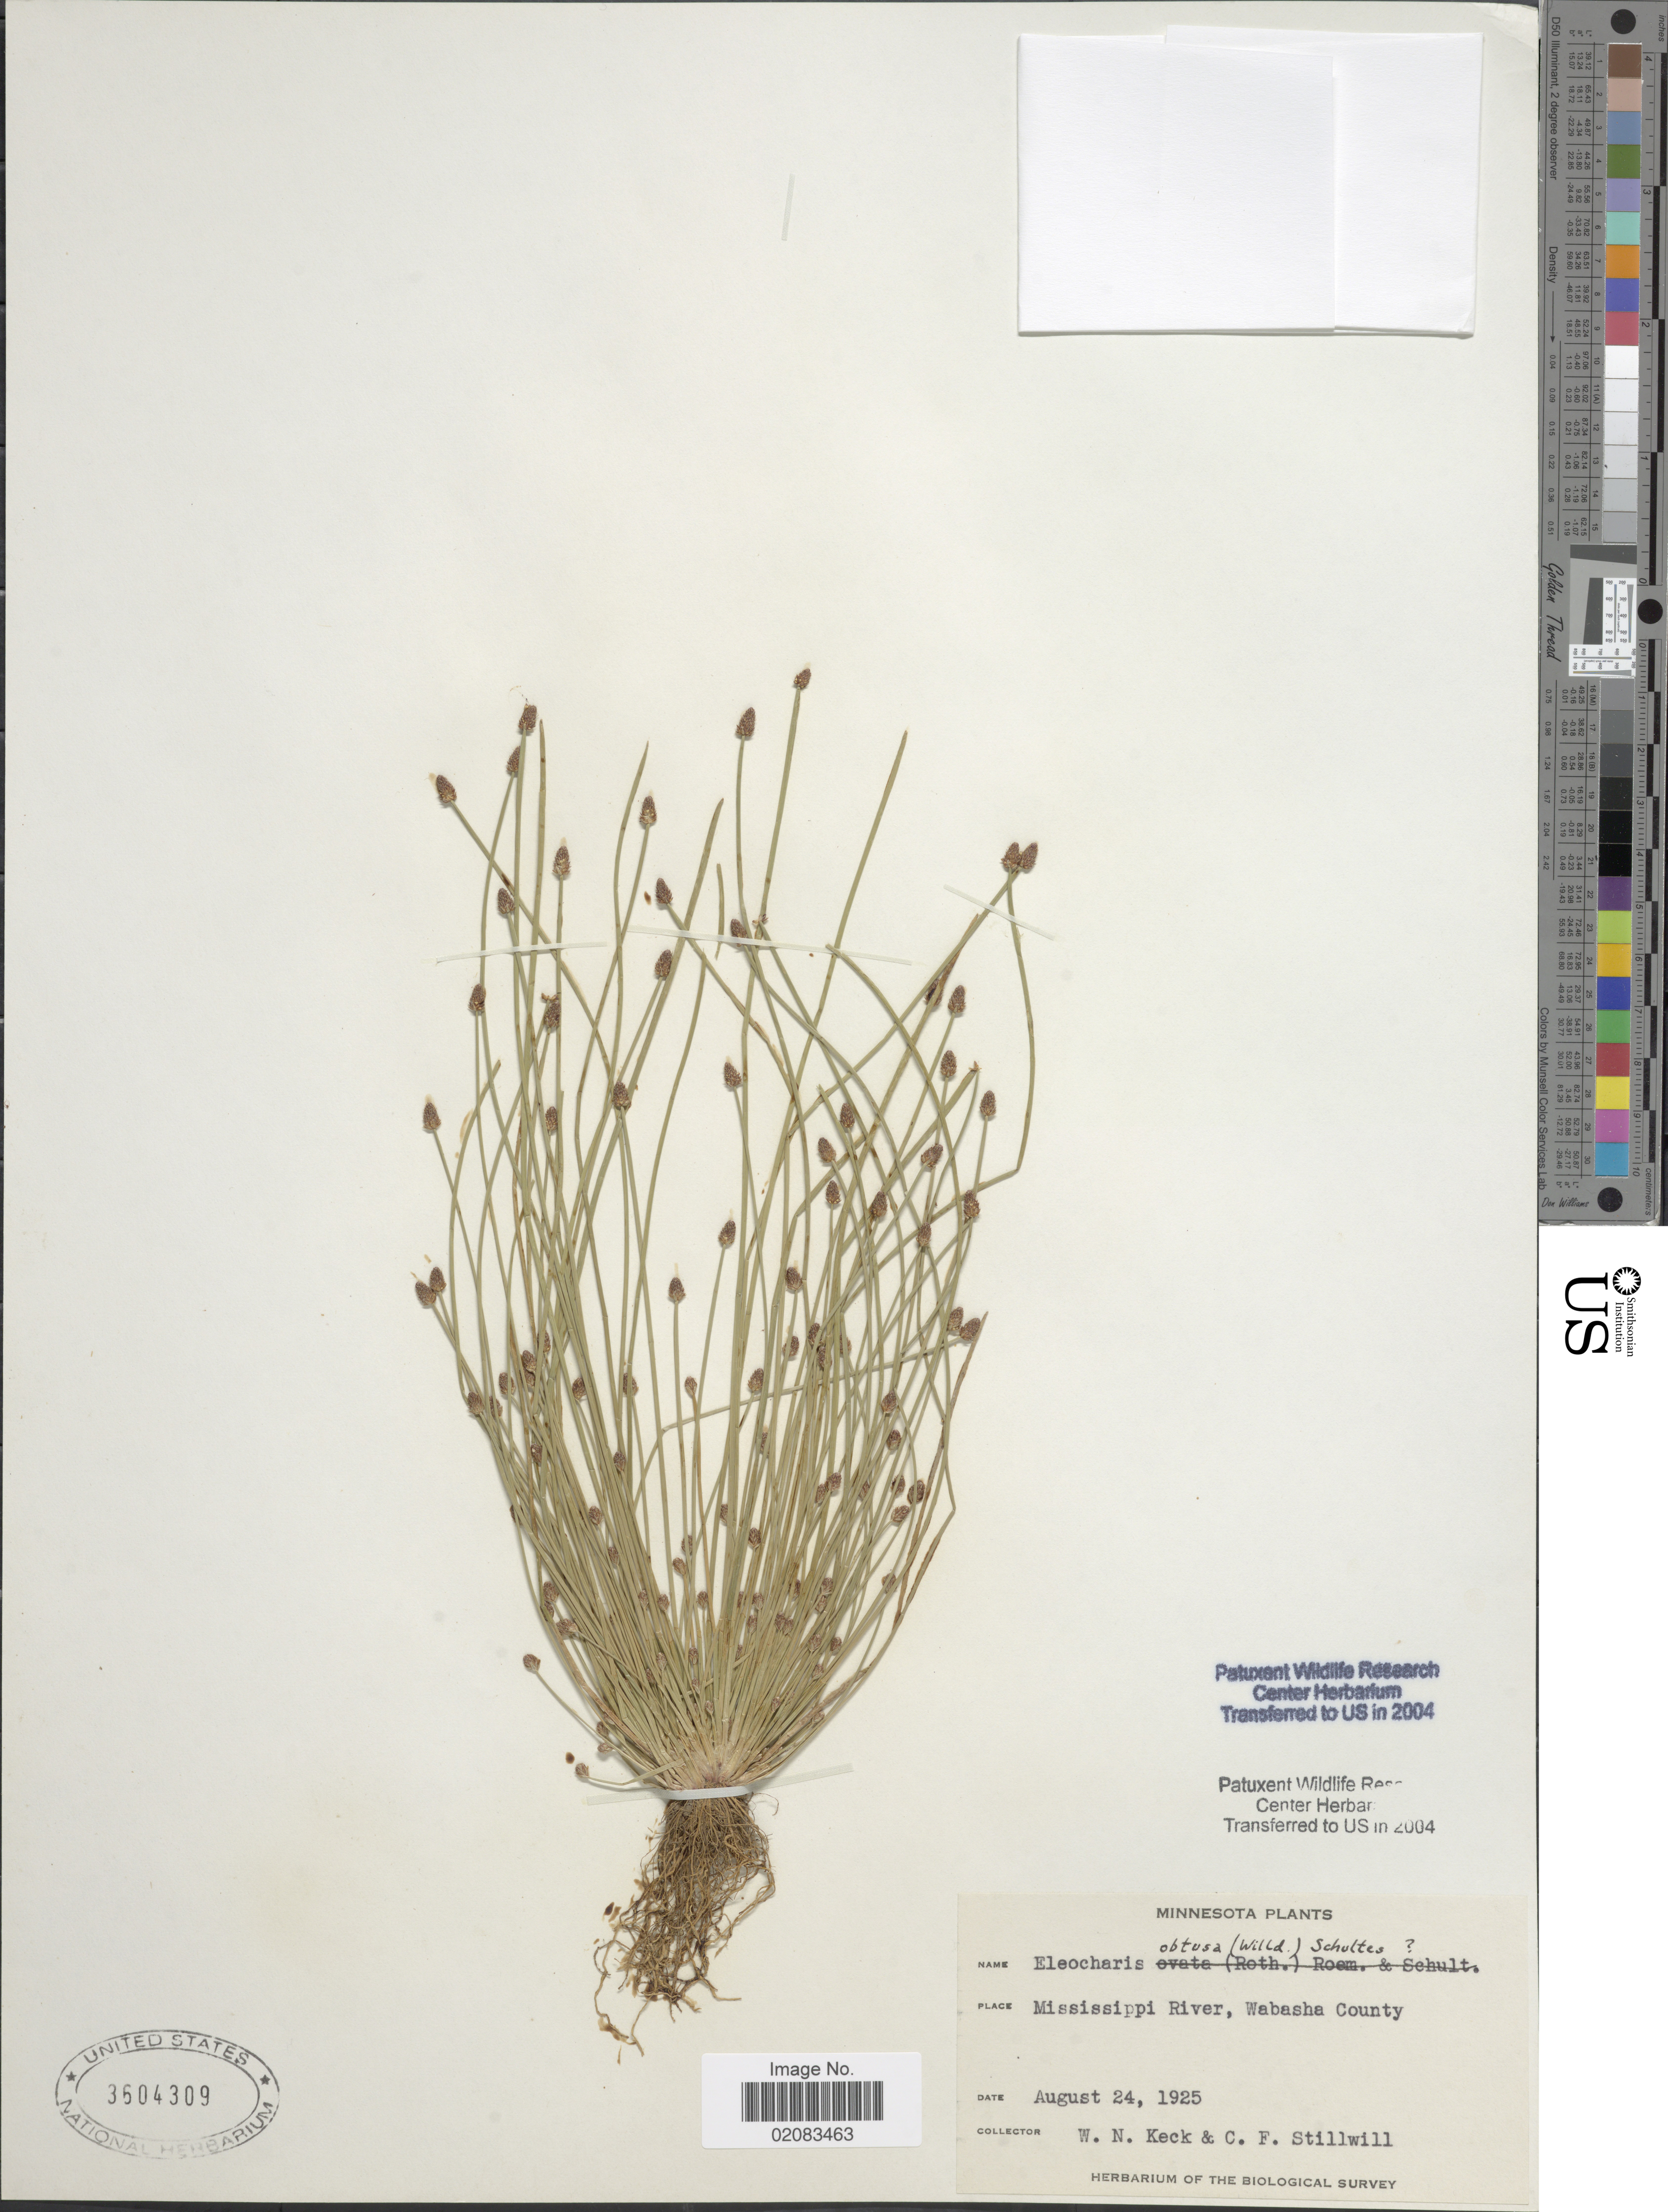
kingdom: Plantae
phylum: Tracheophyta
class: Liliopsida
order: Poales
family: Cyperaceae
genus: Eleocharis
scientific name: Eleocharis obtusa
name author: (Willd.) Schult.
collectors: W. Keck & C. Stillwill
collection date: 1925-08-24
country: United States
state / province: Minnesota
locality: Minnesota, Mississippi River, Wabasha County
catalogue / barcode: US 3604309